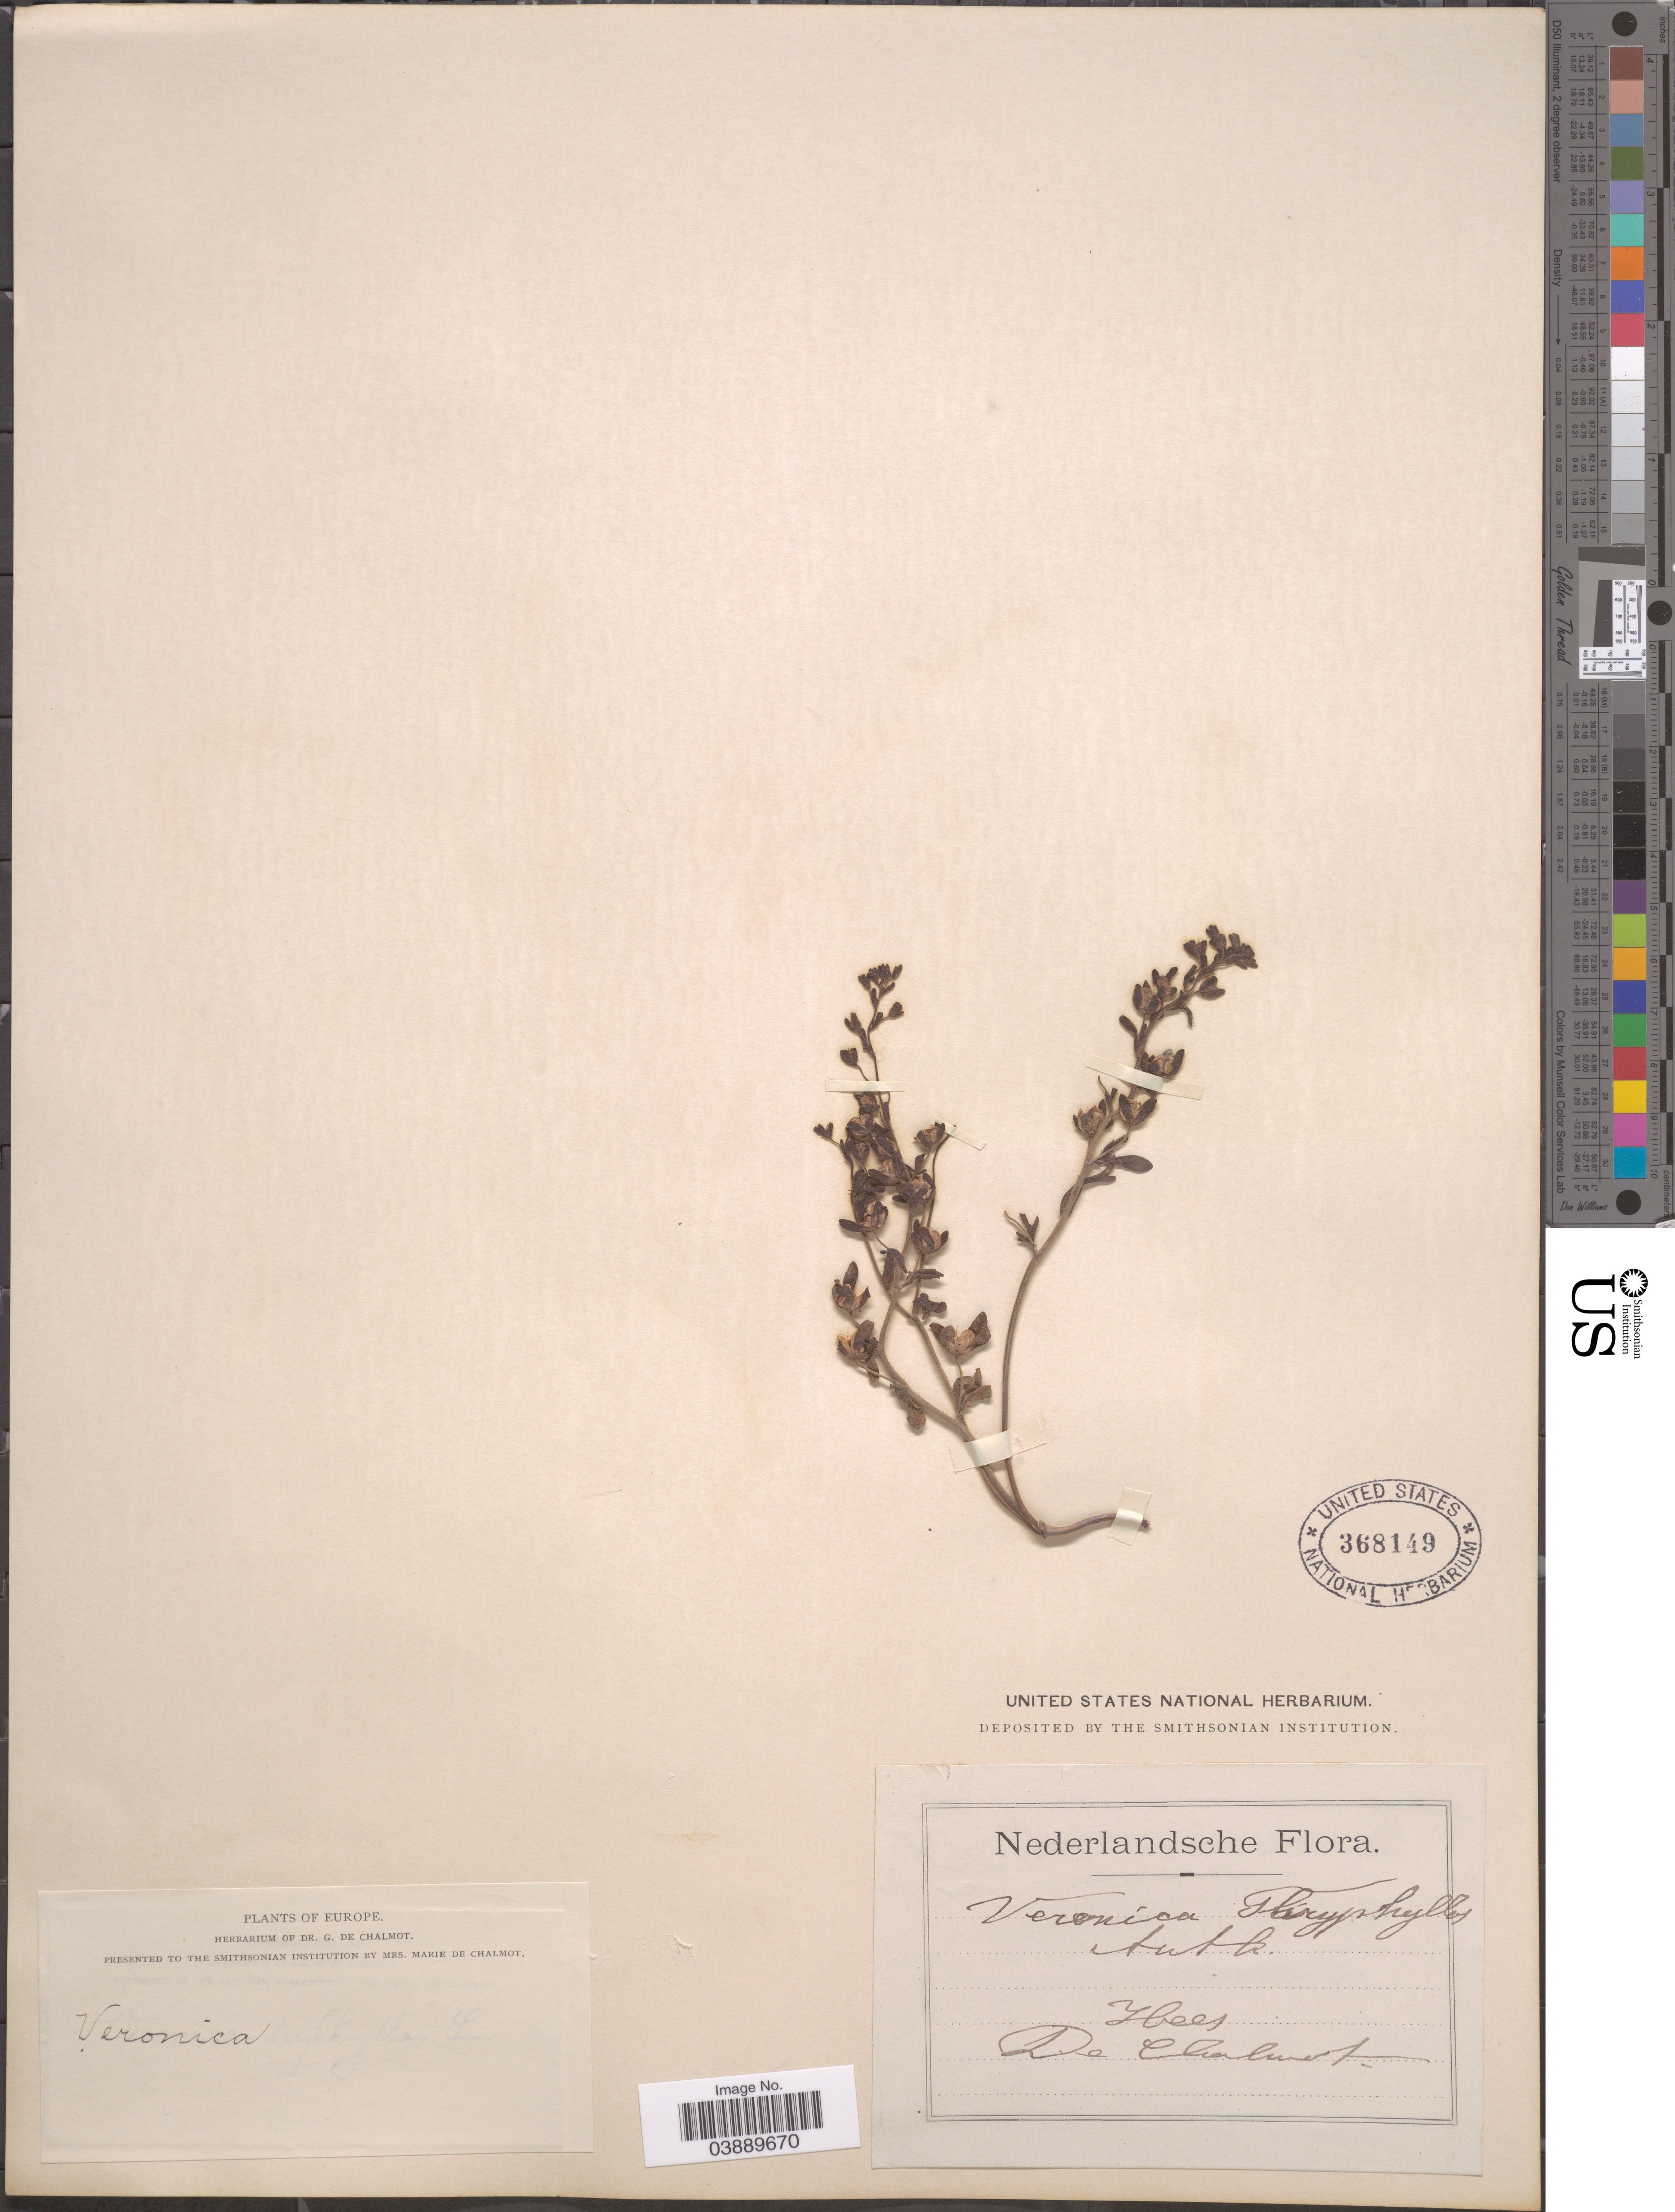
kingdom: Plantae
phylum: Tracheophyta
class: Magnoliopsida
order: Lamiales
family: Plantaginaceae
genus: Veronica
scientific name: Veronica triphyllos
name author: L.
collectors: G. de Chalmot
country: Netherlands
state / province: Utrecht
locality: Hees.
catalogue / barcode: US 368149